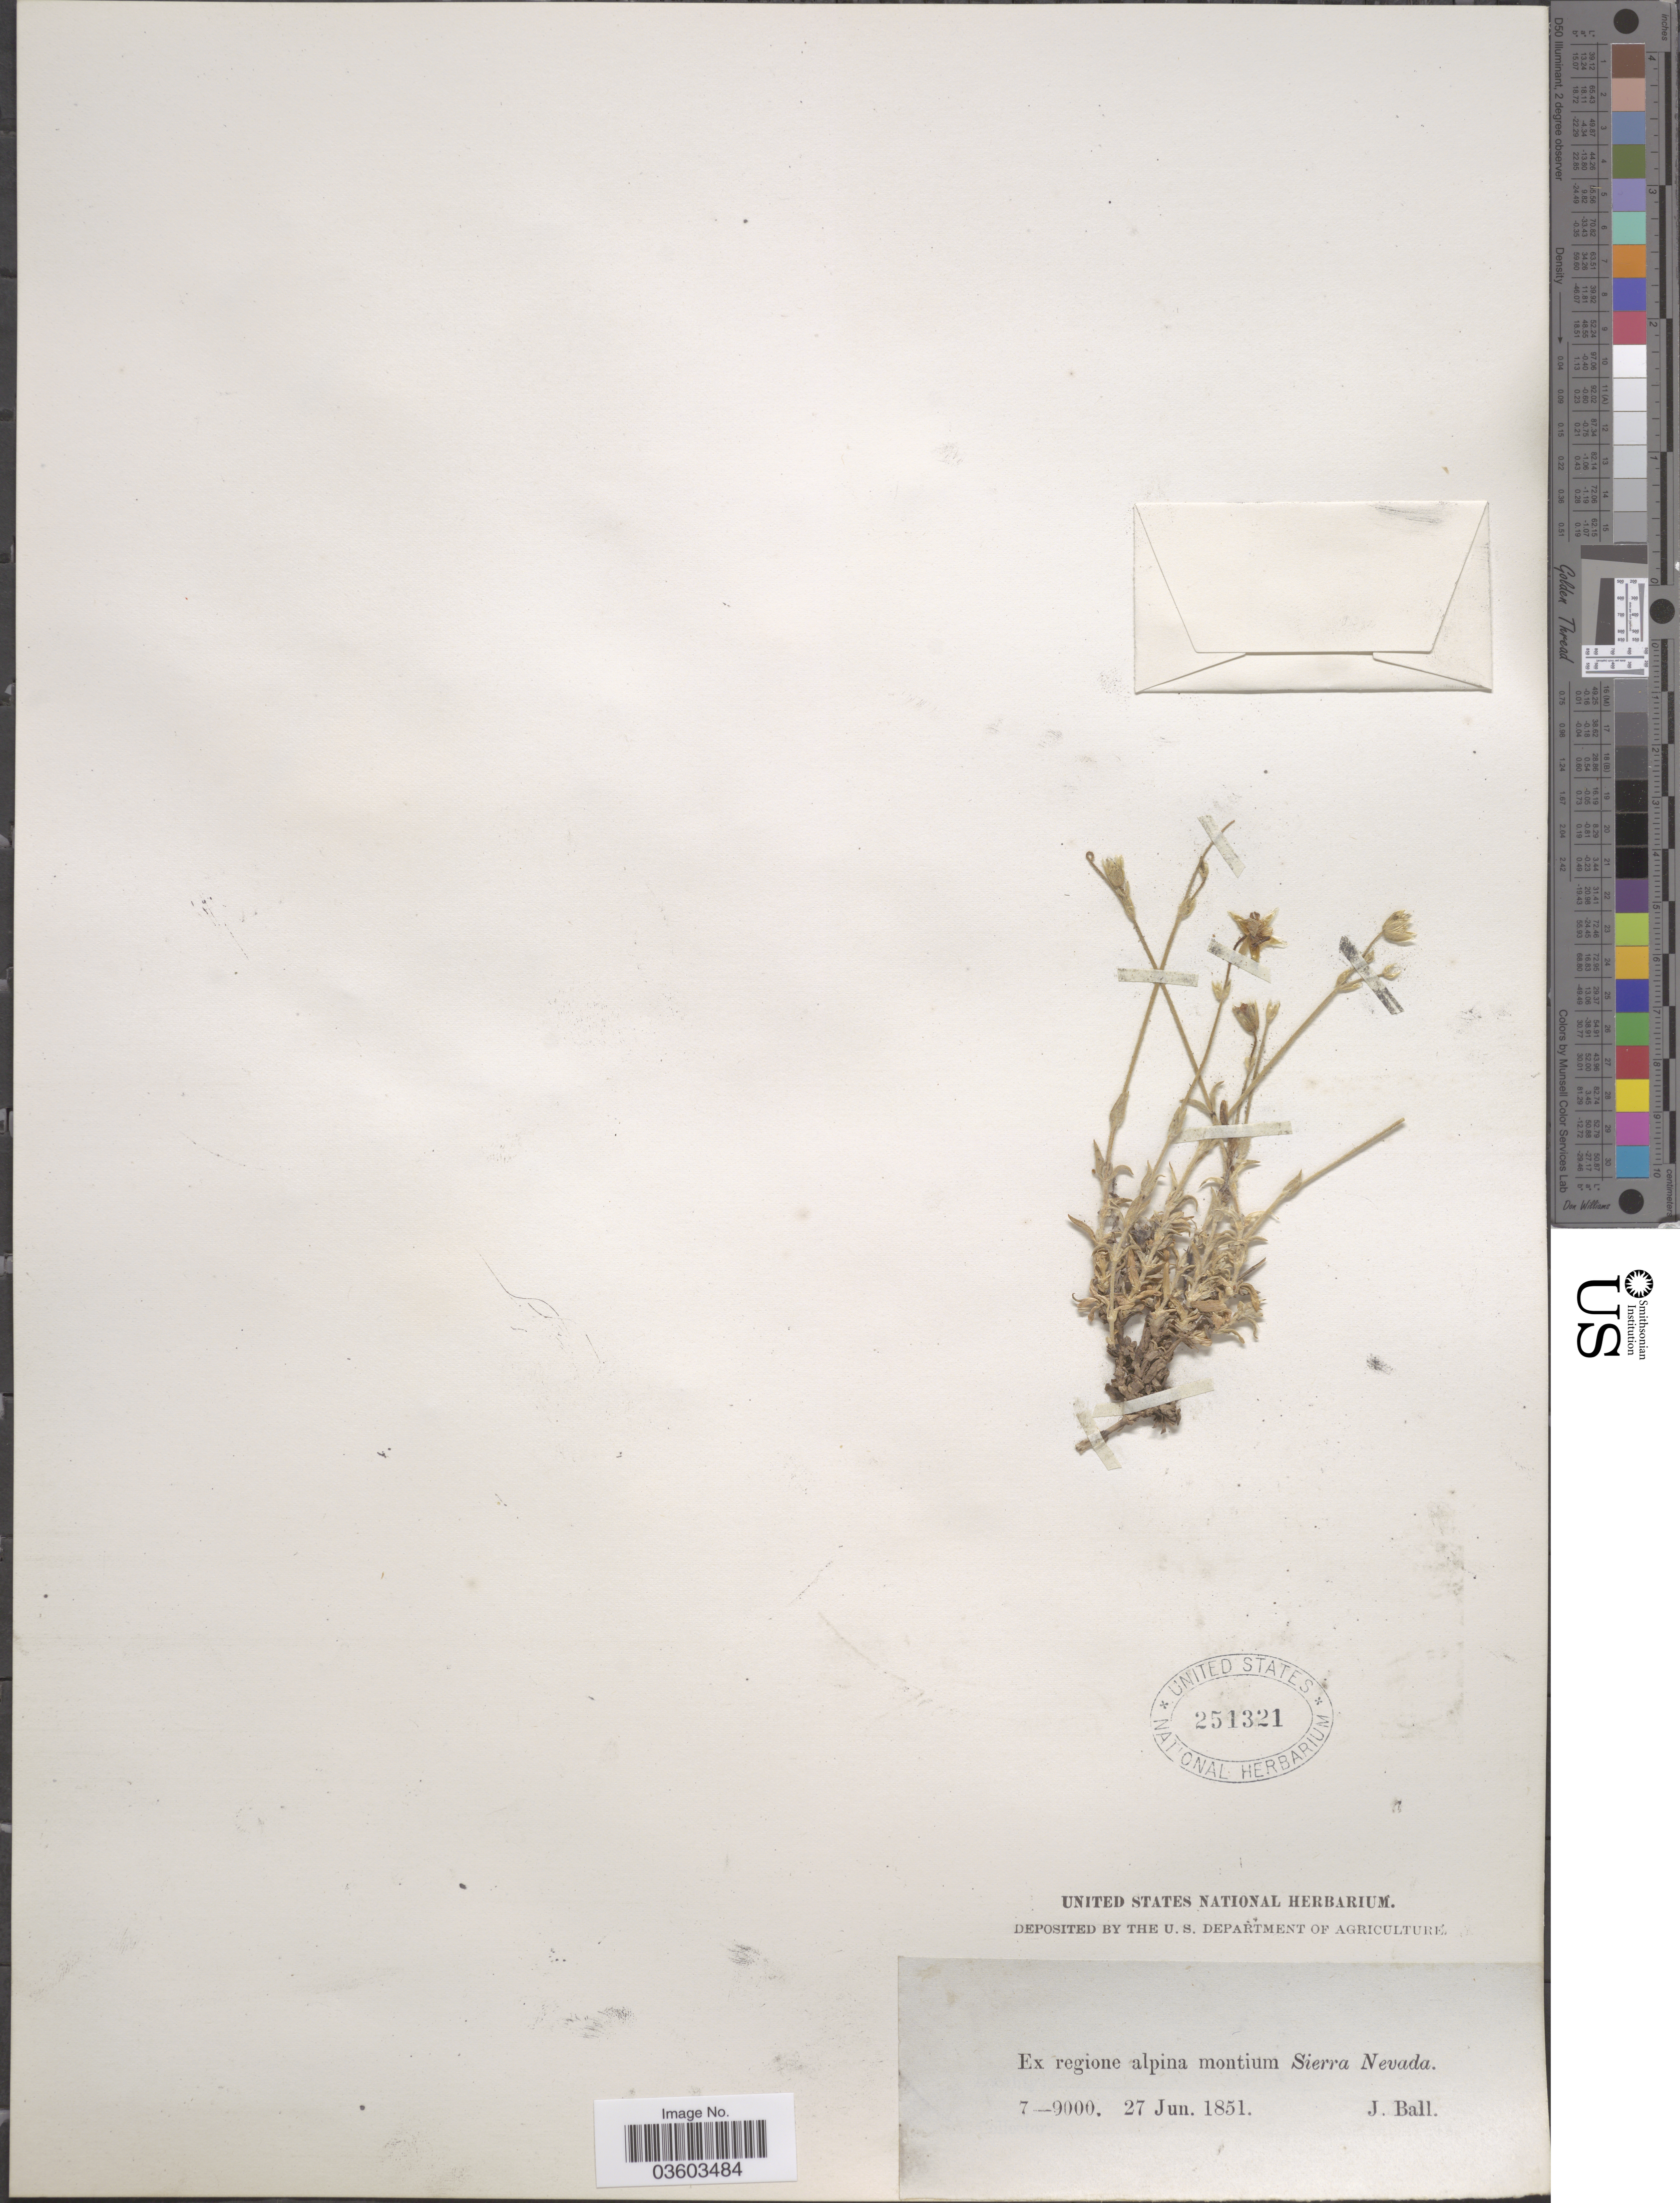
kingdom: Plantae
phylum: Tracheophyta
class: Magnoliopsida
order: Caryophyllales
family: Caryophyllaceae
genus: Cerastium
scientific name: Cerastium sp.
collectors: J. Ball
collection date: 1851-06-27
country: Spain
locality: Ex regione alpina montium Sierra Nevada.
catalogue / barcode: US 251321